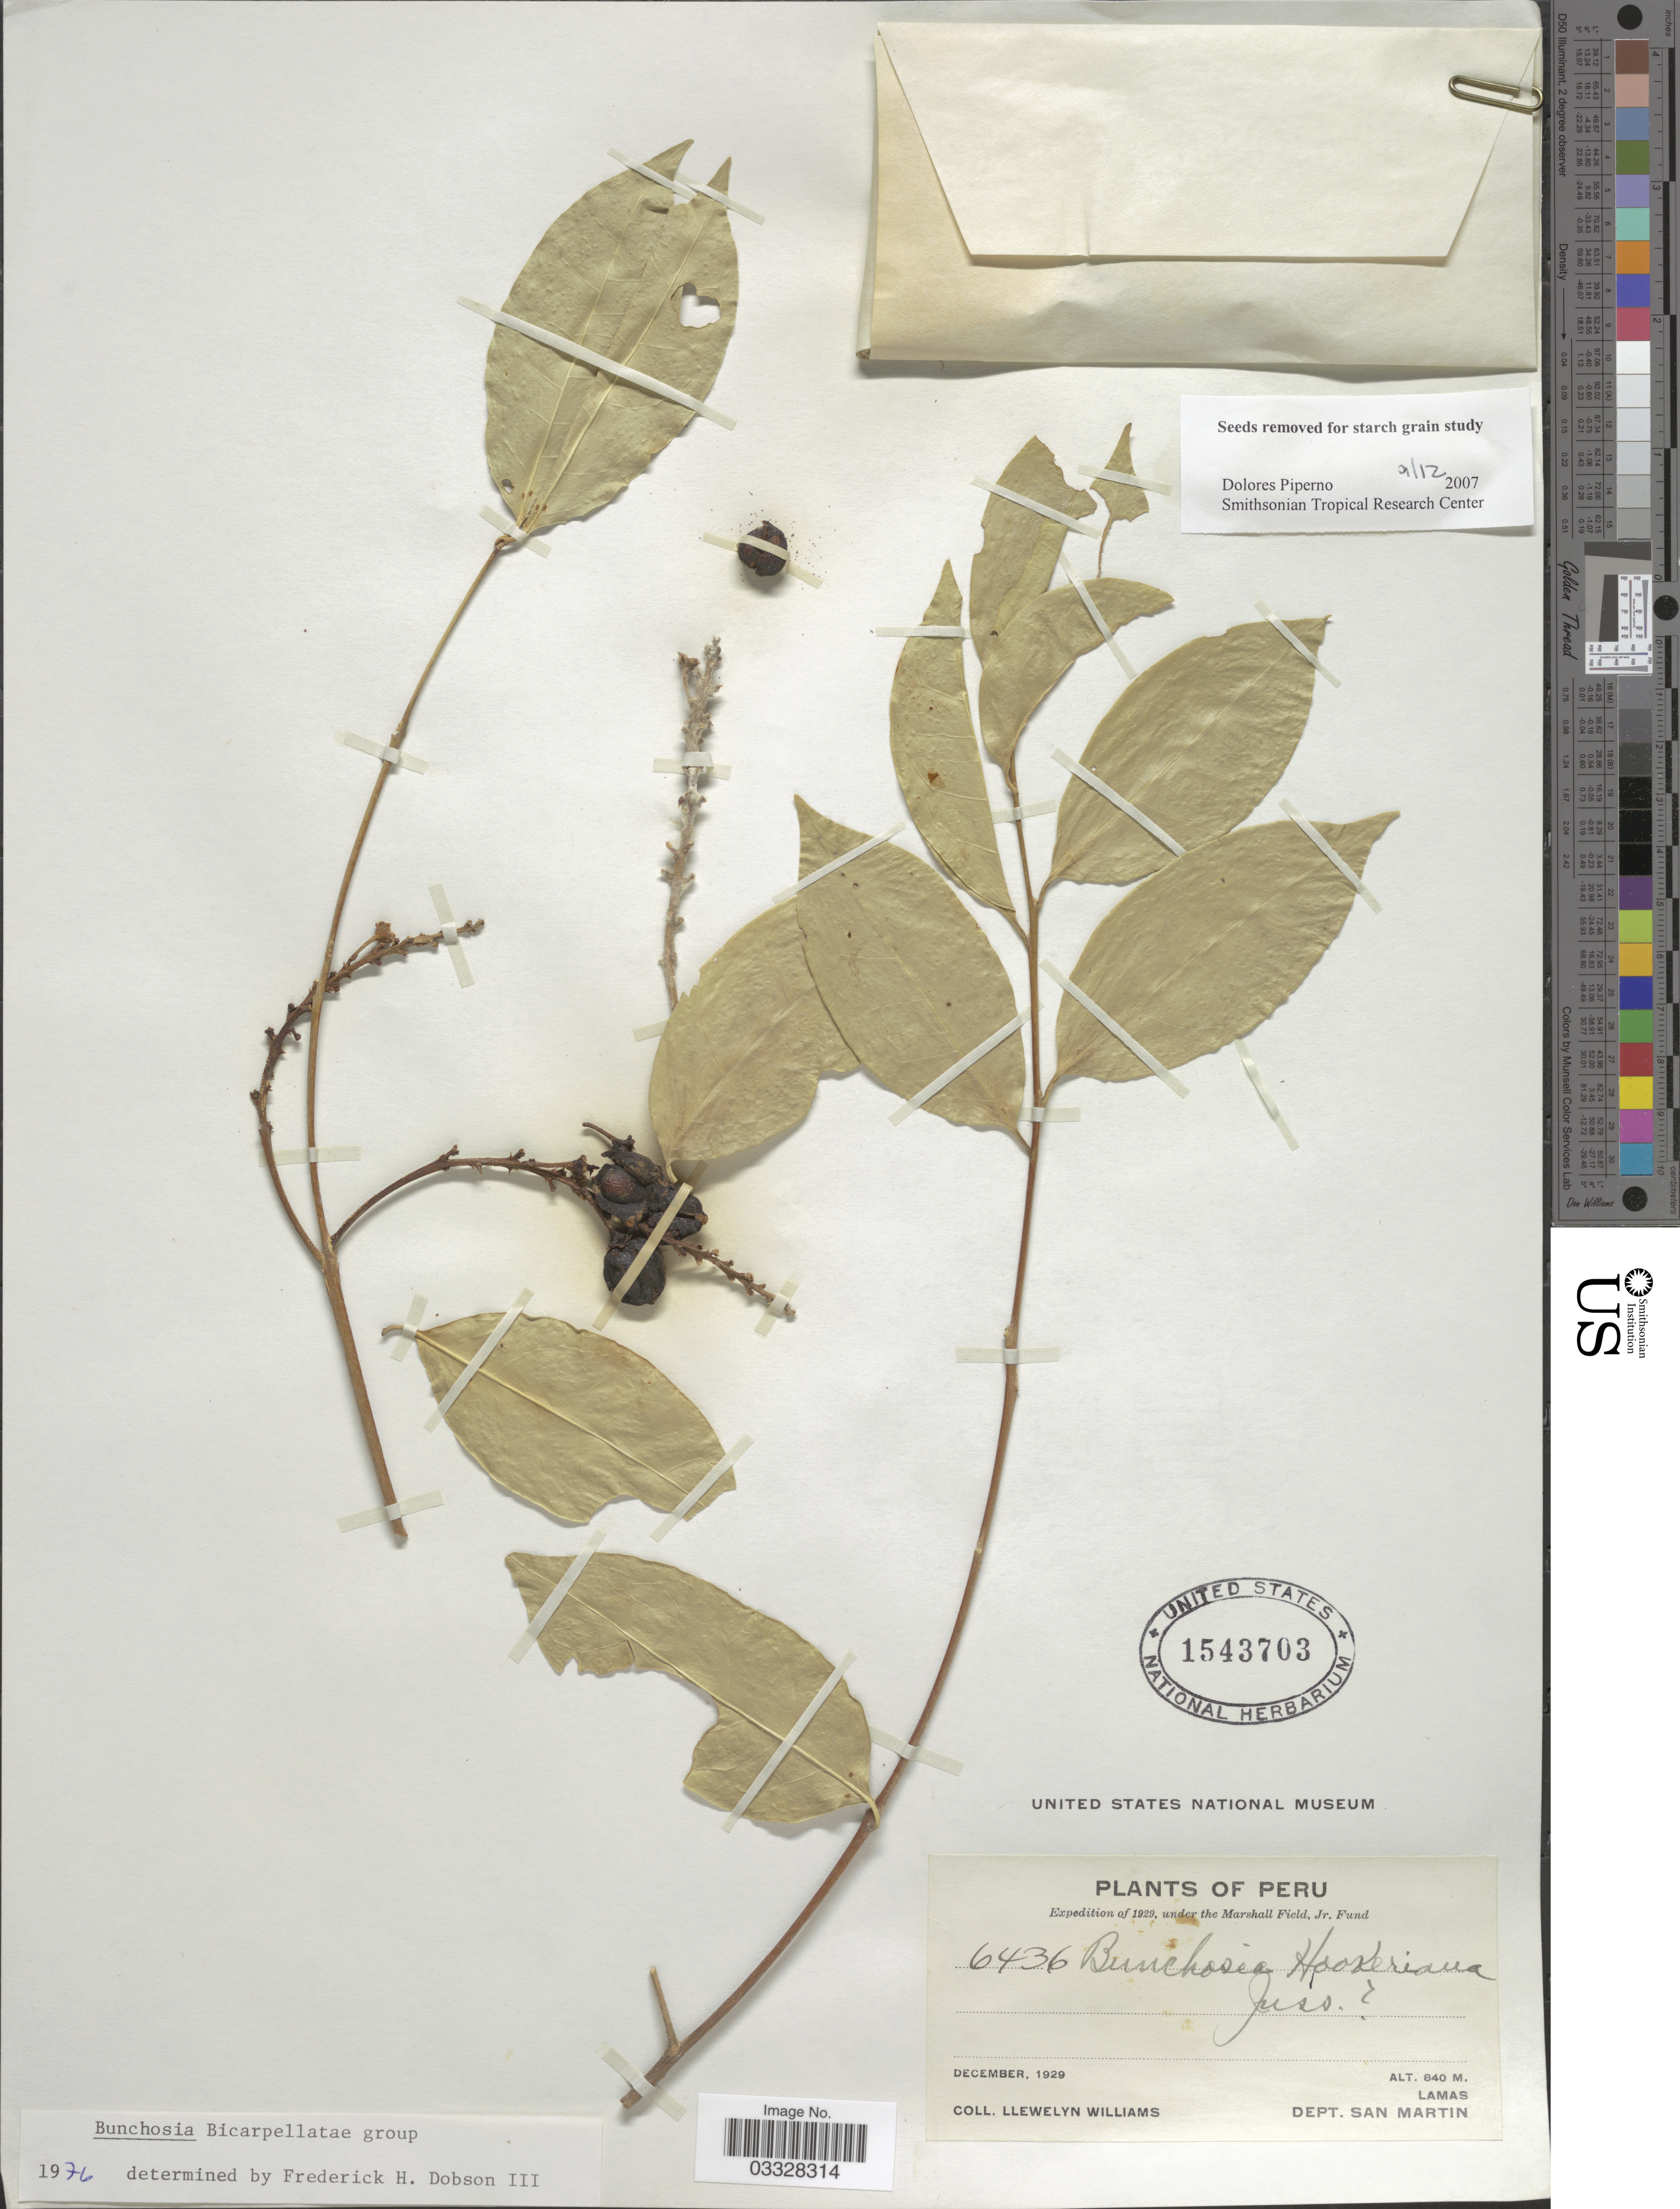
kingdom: Plantae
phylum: Tracheophyta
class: Magnoliopsida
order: Malpighiales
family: Malpighiaceae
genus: Bunchosia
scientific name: Bunchosia hookeriana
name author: A. Juss.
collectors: Ll. Williams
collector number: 6436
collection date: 1929-12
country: Peru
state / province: San Martín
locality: Lamas. Dept. San Martin.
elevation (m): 840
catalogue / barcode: US 1543703